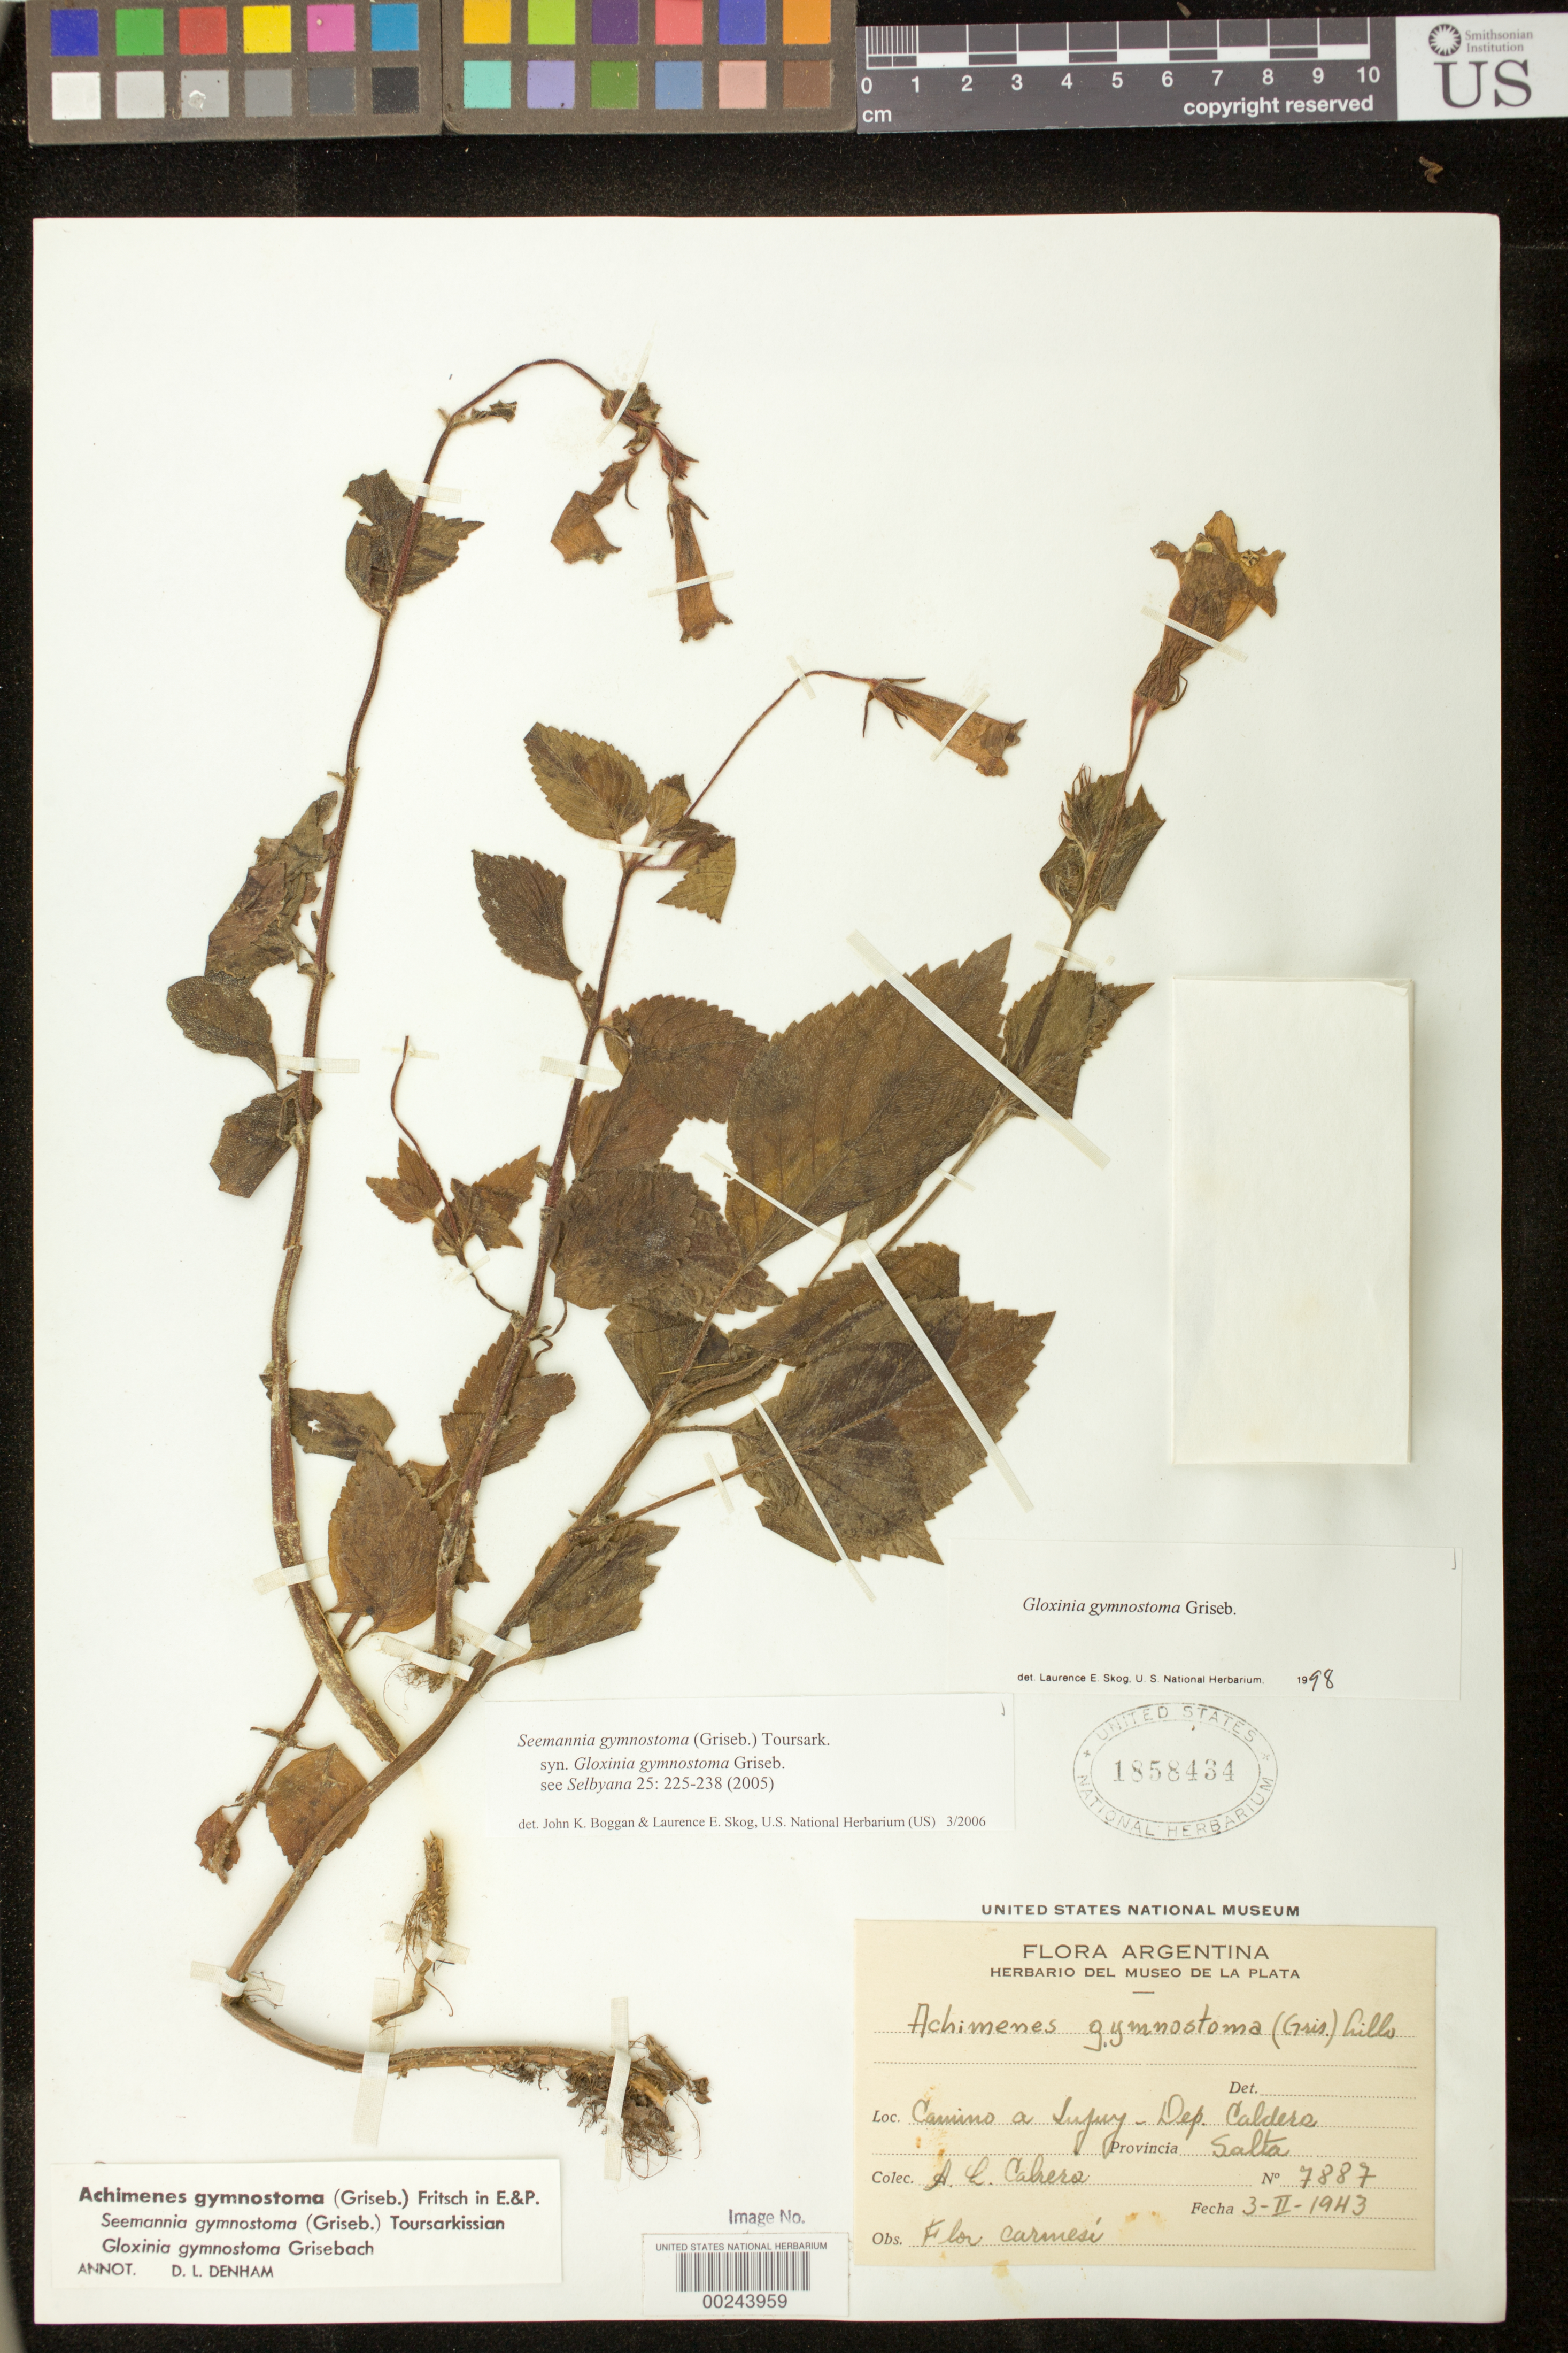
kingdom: Plantae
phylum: Tracheophyta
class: Magnoliopsida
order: Lamiales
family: Gesneriaceae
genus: Seemannia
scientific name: Seemannia gymnostoma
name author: (Griseb.) Toursark.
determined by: Boggan, J. K.; Skog, L. E.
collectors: A. L. Cabrera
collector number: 7887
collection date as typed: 03 Feb 1943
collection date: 1943-02-03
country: Argentina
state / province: Salta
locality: Dep. Caldera, Camino a Jujuy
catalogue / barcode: US 1858434